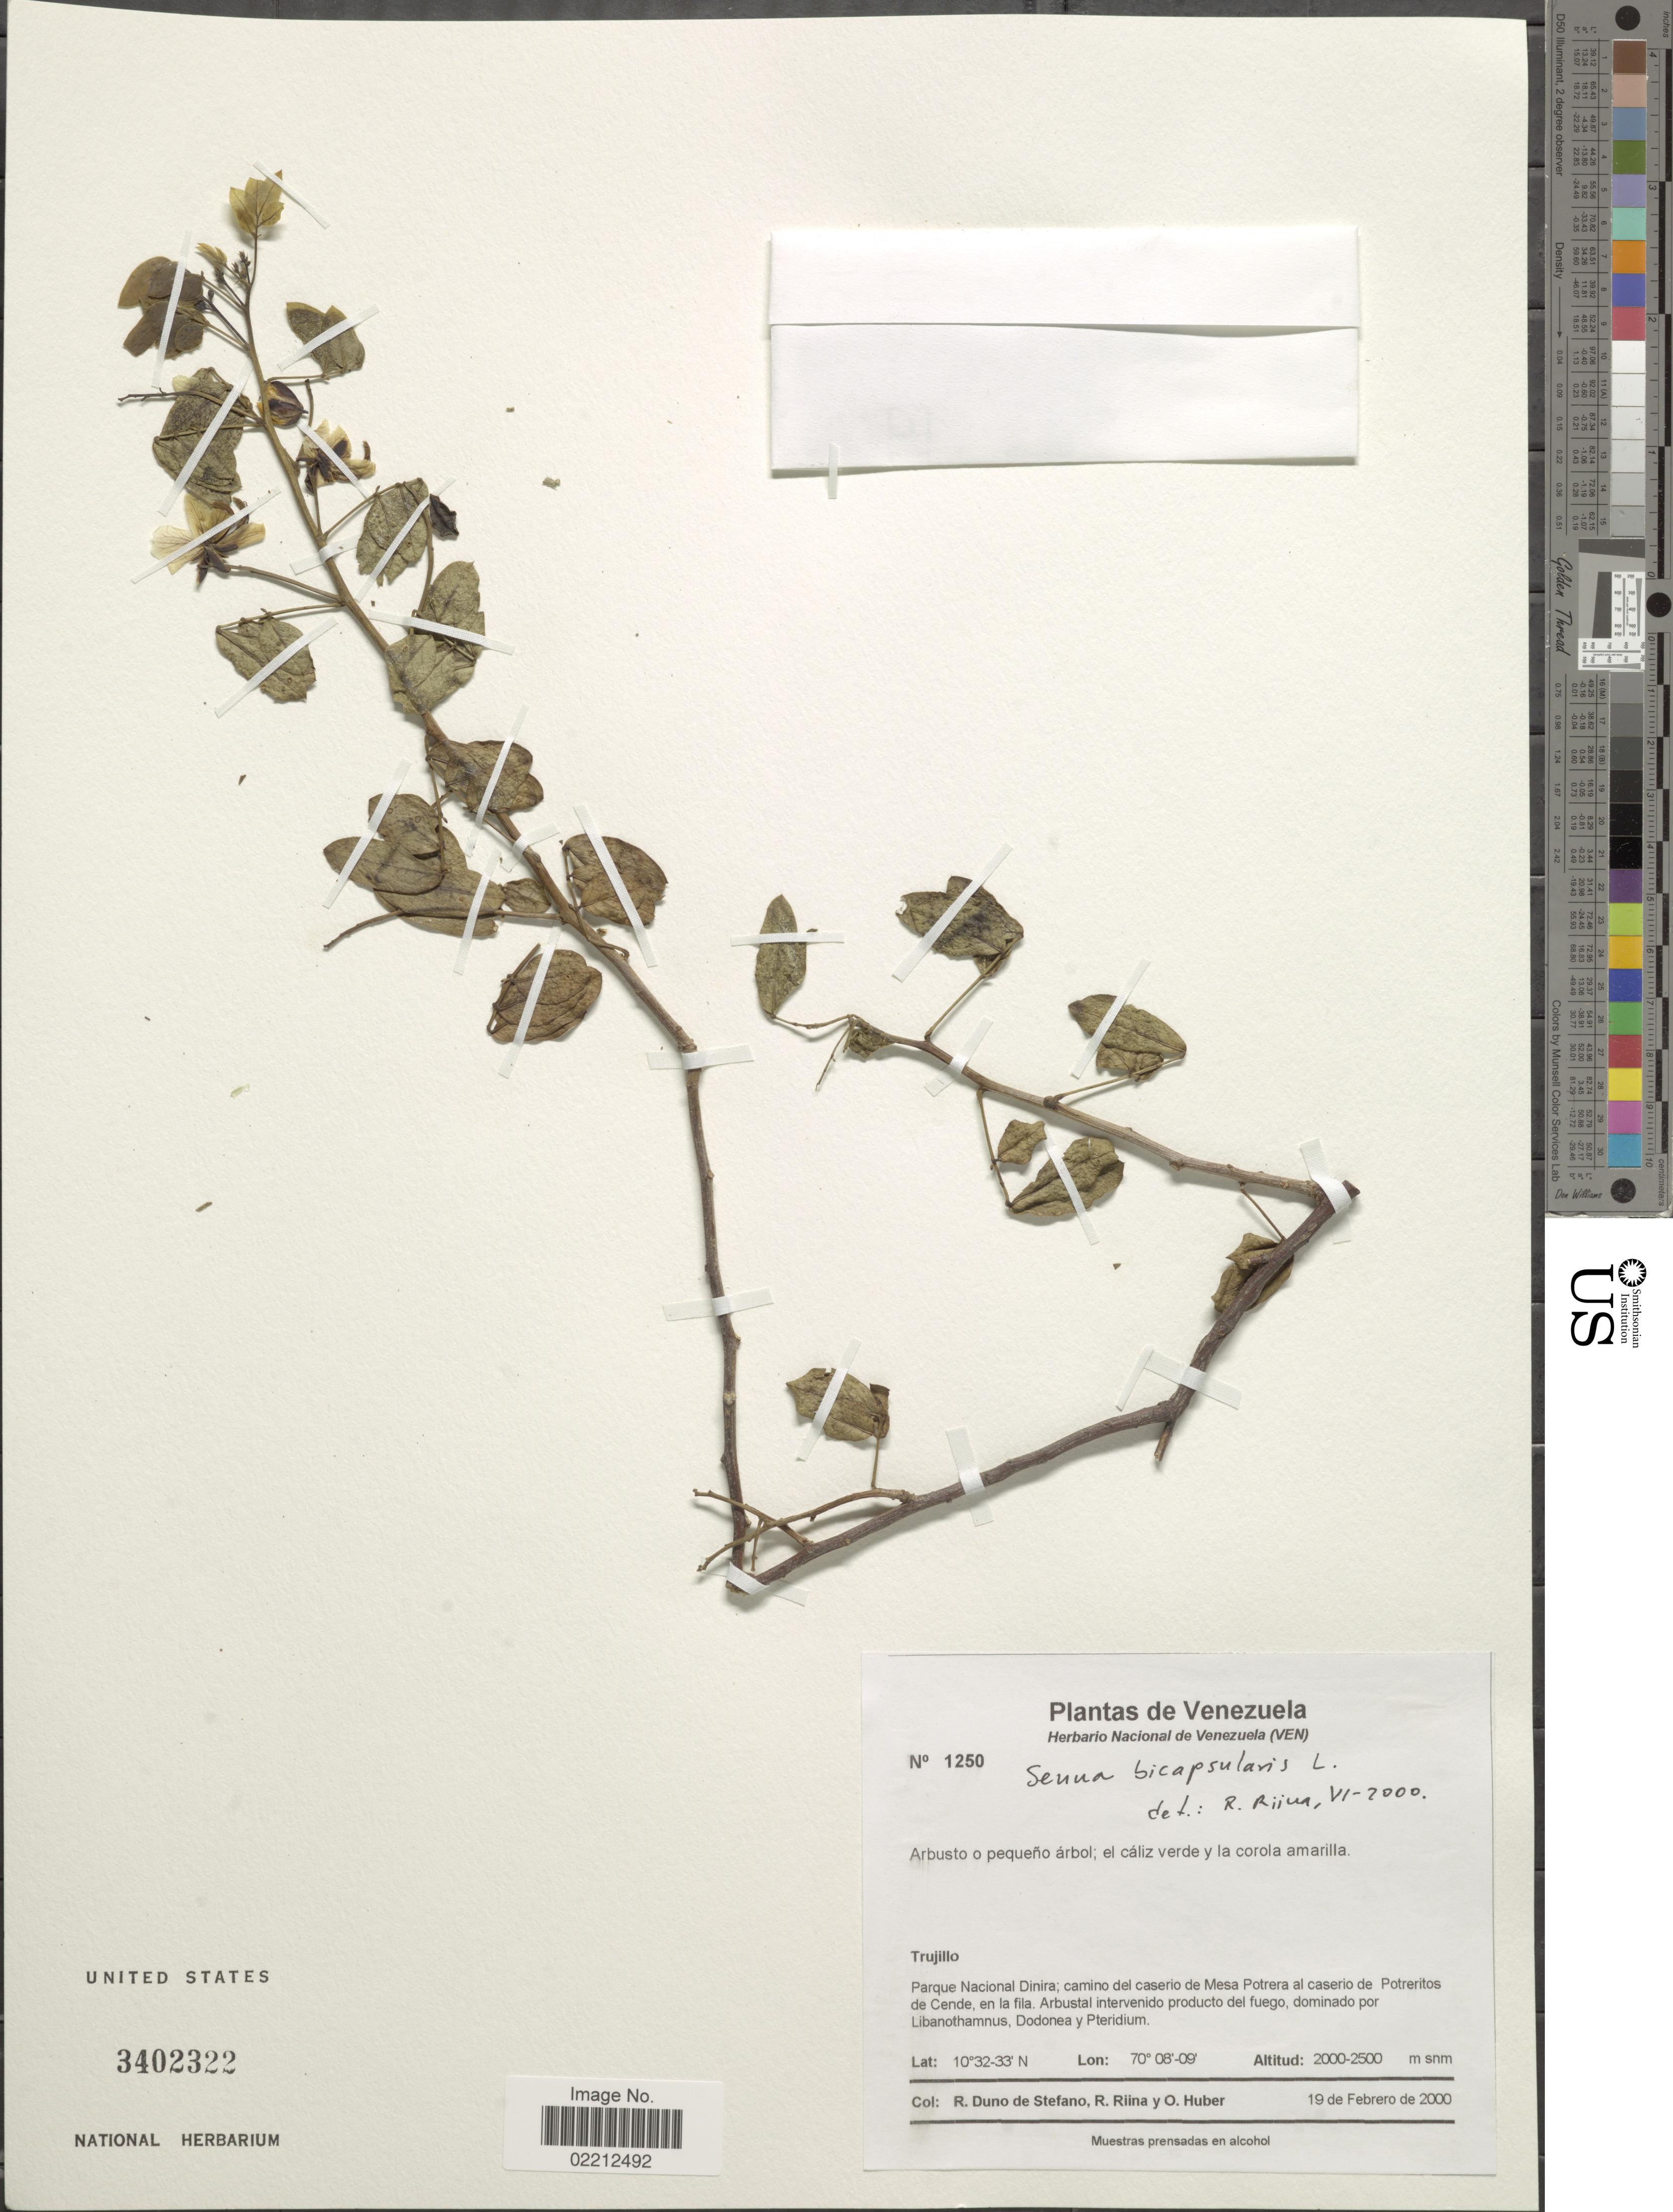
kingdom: Plantae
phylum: Tracheophyta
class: Magnoliopsida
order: Fabales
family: Fabaceae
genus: Senna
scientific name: Senna bicapsularis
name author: (L.) Roxb.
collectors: R. Duno de Stefano, R. Riina & O. Huber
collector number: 1250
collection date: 2000-02-19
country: Venezuela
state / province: Trujillo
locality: Trujillo, Parque Nacional Dinira; camino del caserio de Mesa Portera al caserio de Potreritos de Cende, en la fila.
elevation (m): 2000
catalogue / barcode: US 3402322